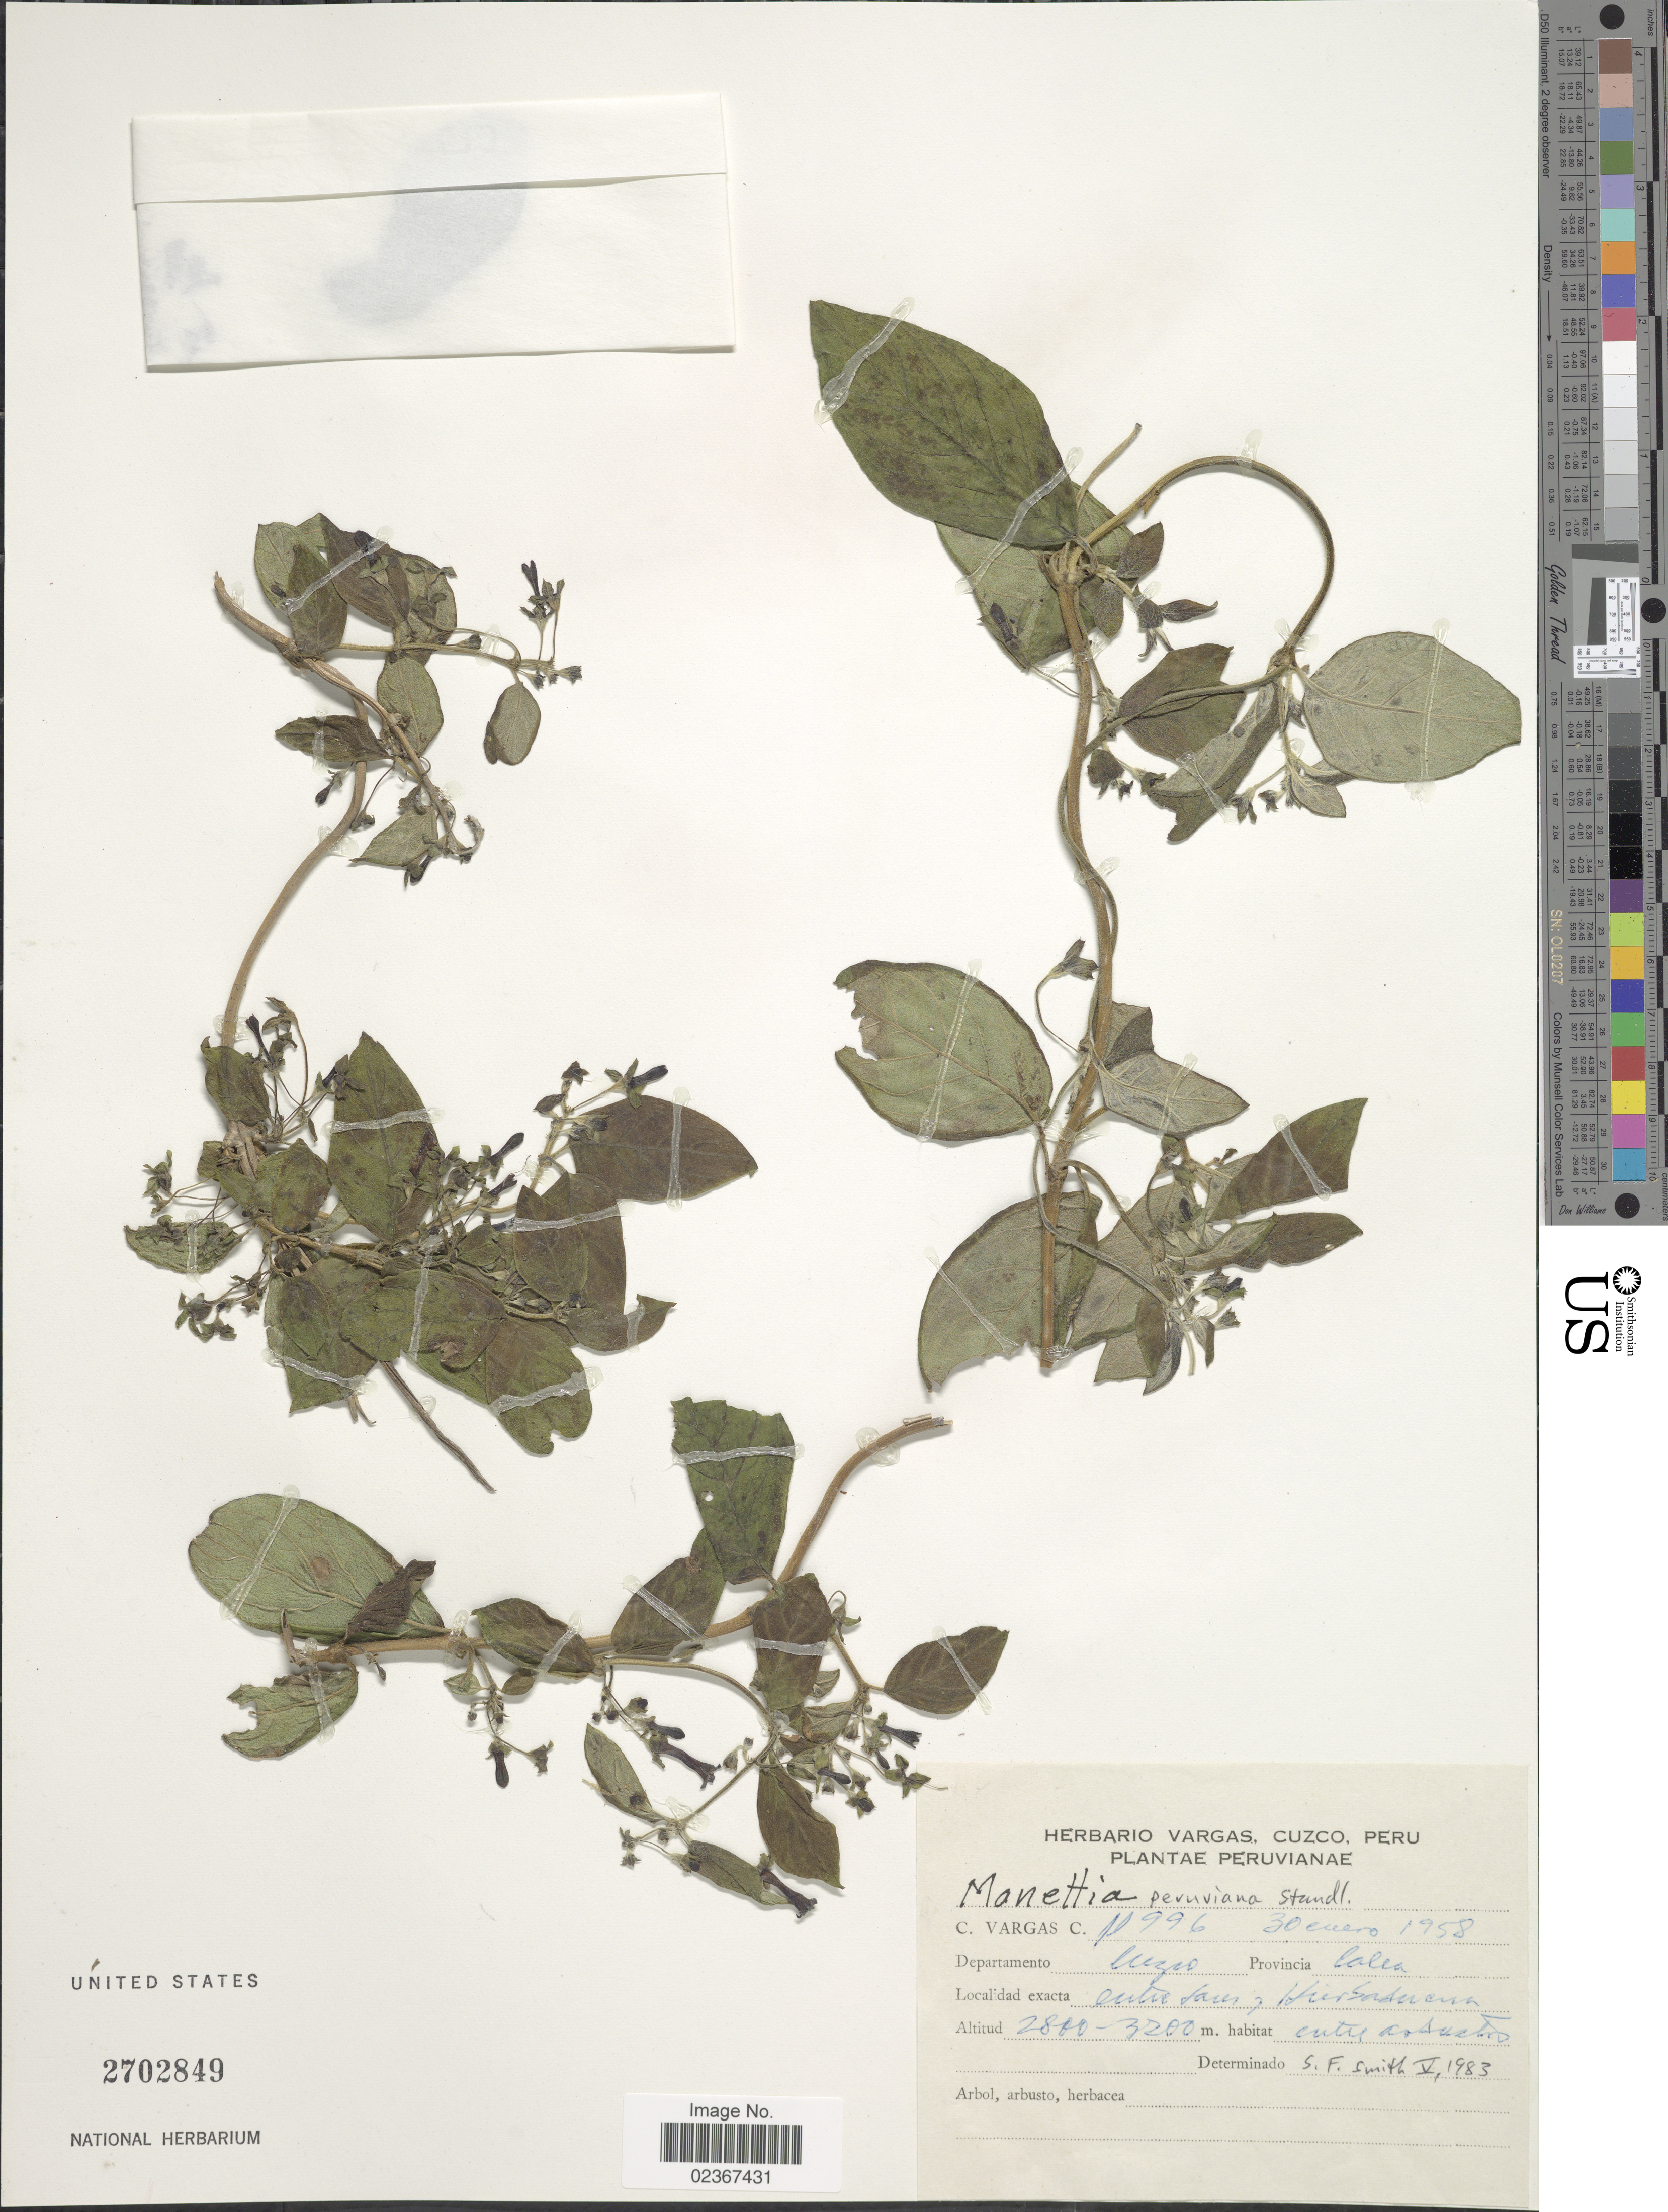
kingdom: Plantae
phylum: Tracheophyta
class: Magnoliopsida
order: Gentianales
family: Rubiaceae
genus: Manettia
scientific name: Manettia peruviana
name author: Standl.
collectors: C. Vargas Calderón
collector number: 10996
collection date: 1958-01-30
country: Peru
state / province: Cusco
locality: Departamento Cuzco, Provincia Calca. Entre Lares y Iter Sader casa [interpreted]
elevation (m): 2800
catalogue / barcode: US 2702849